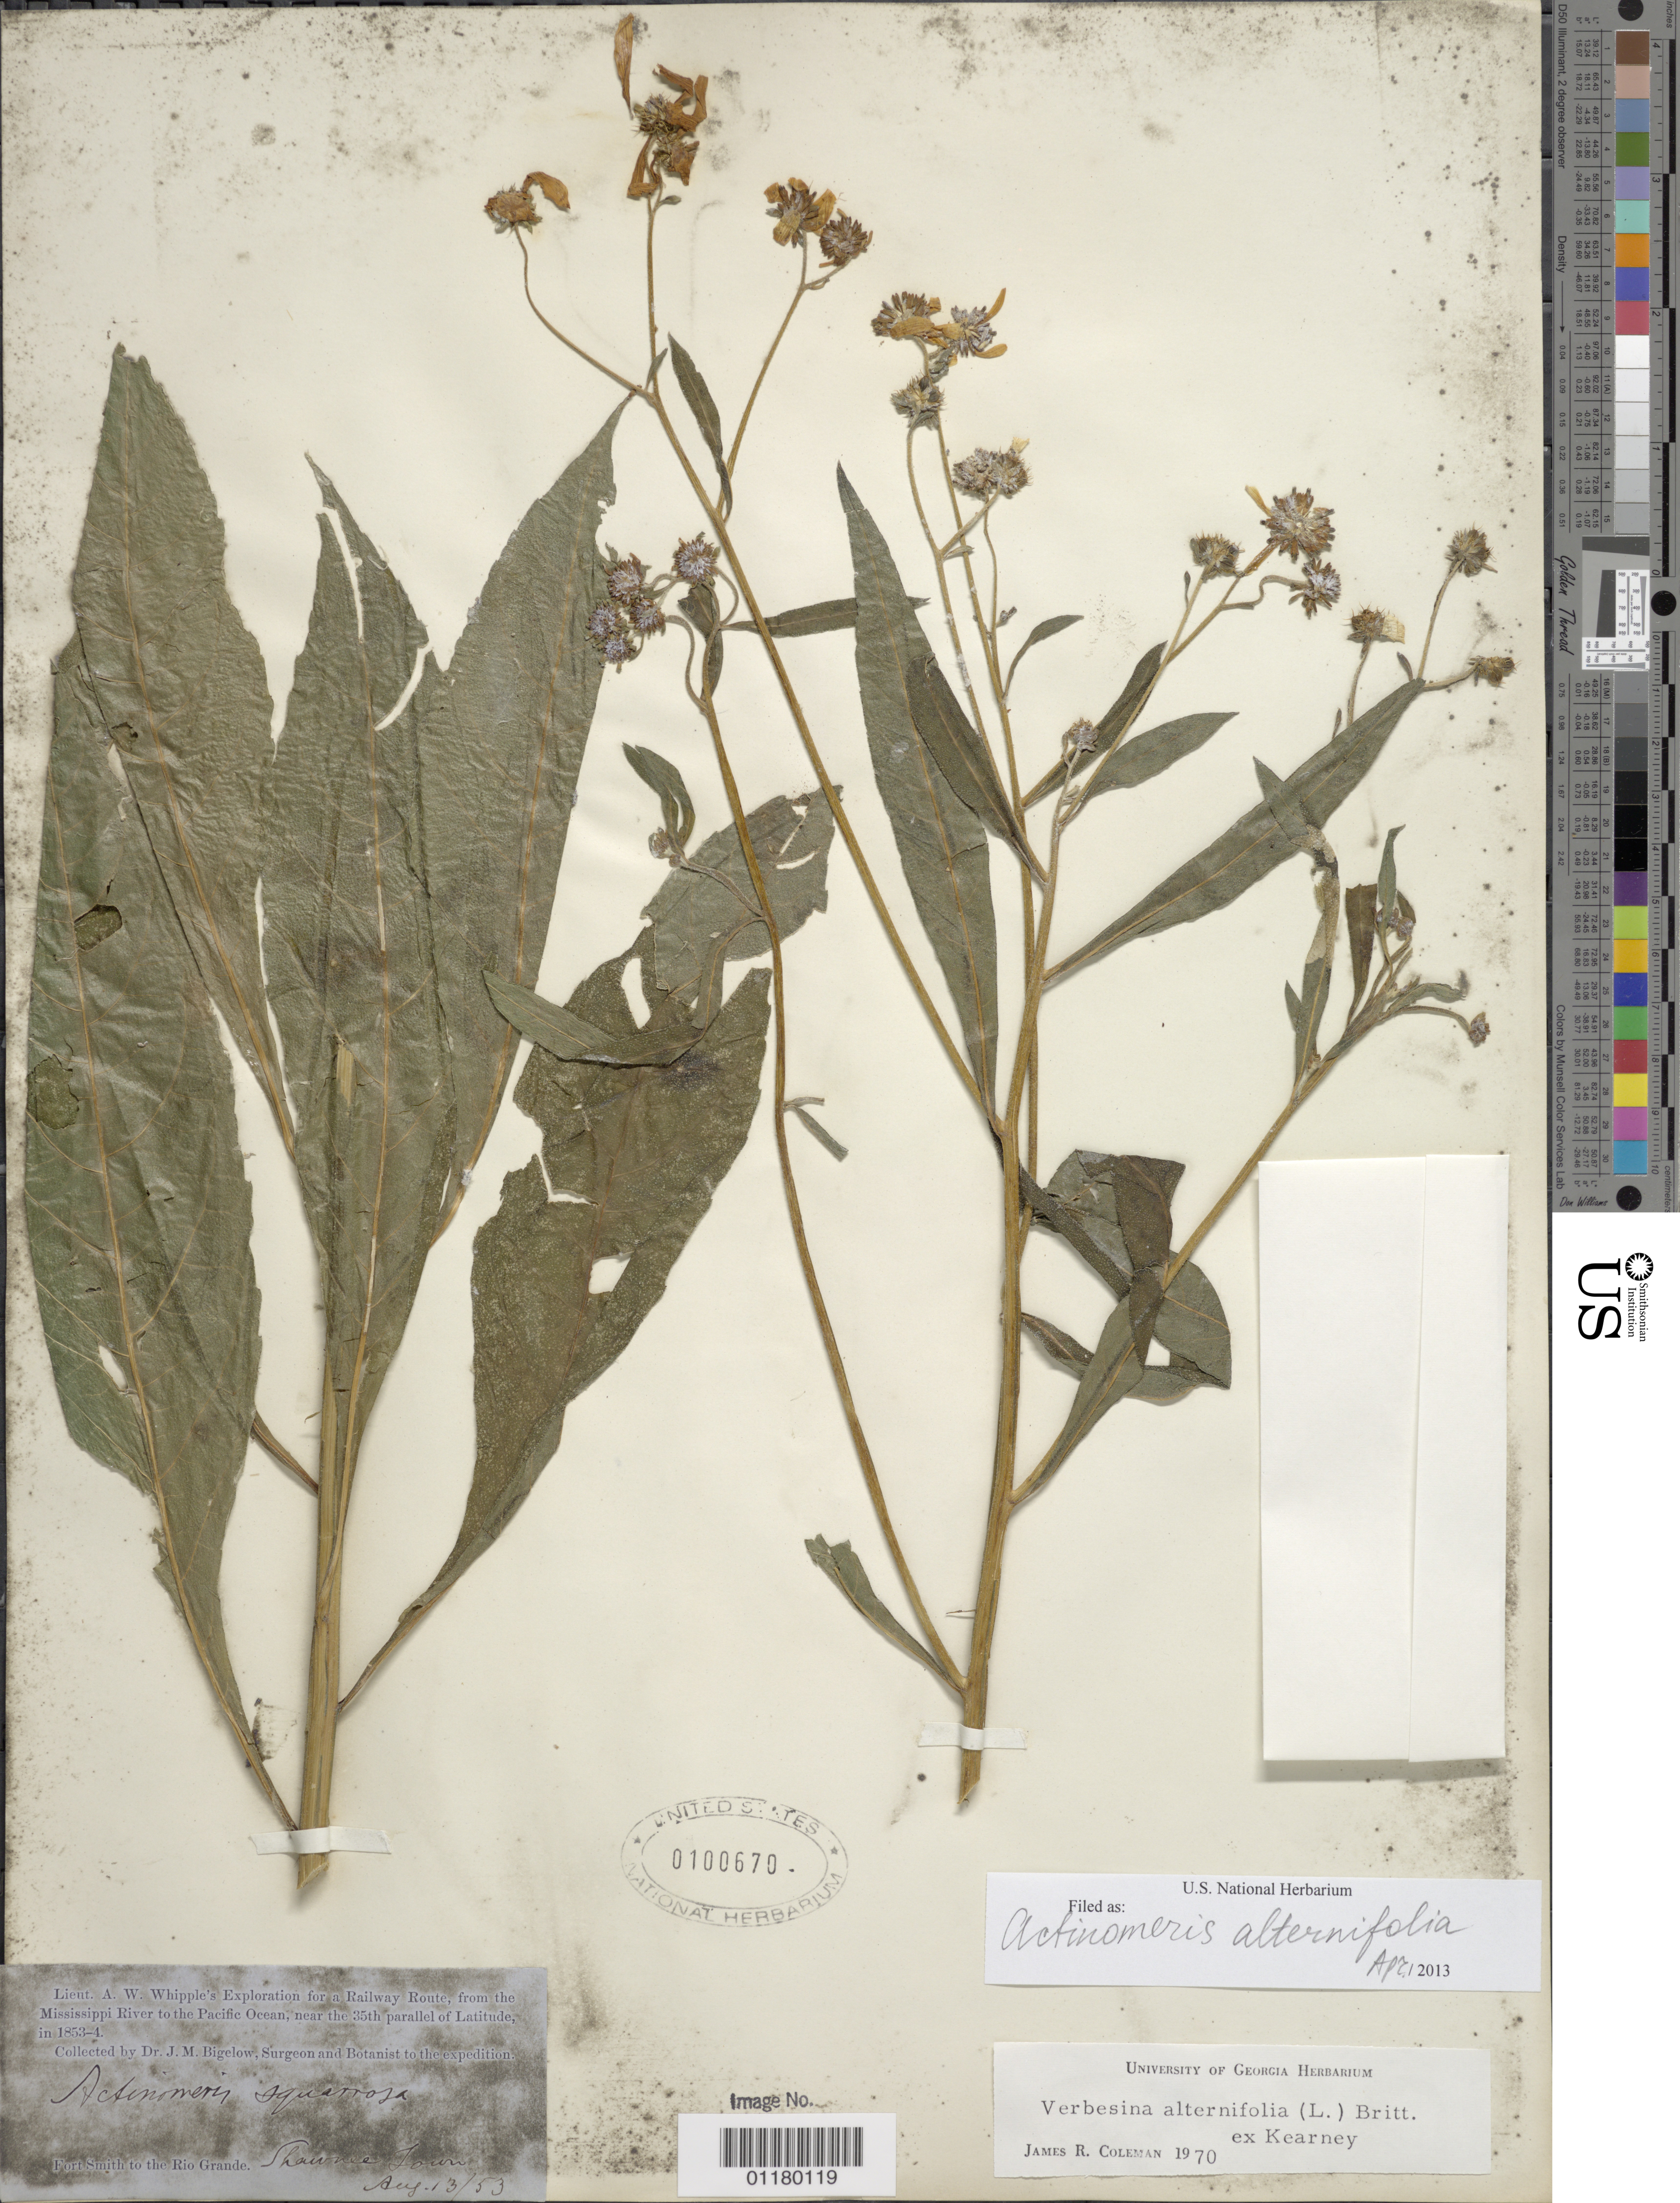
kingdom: Plantae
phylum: Tracheophyta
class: Magnoliopsida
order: Asterales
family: Asteraceae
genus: Actinomeris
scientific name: Actinomeris alternifolia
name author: (L.) DC.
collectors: J. M. Bigelow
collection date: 1853-08-13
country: United States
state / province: Oklahoma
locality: Shawnee Town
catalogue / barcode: US 100670